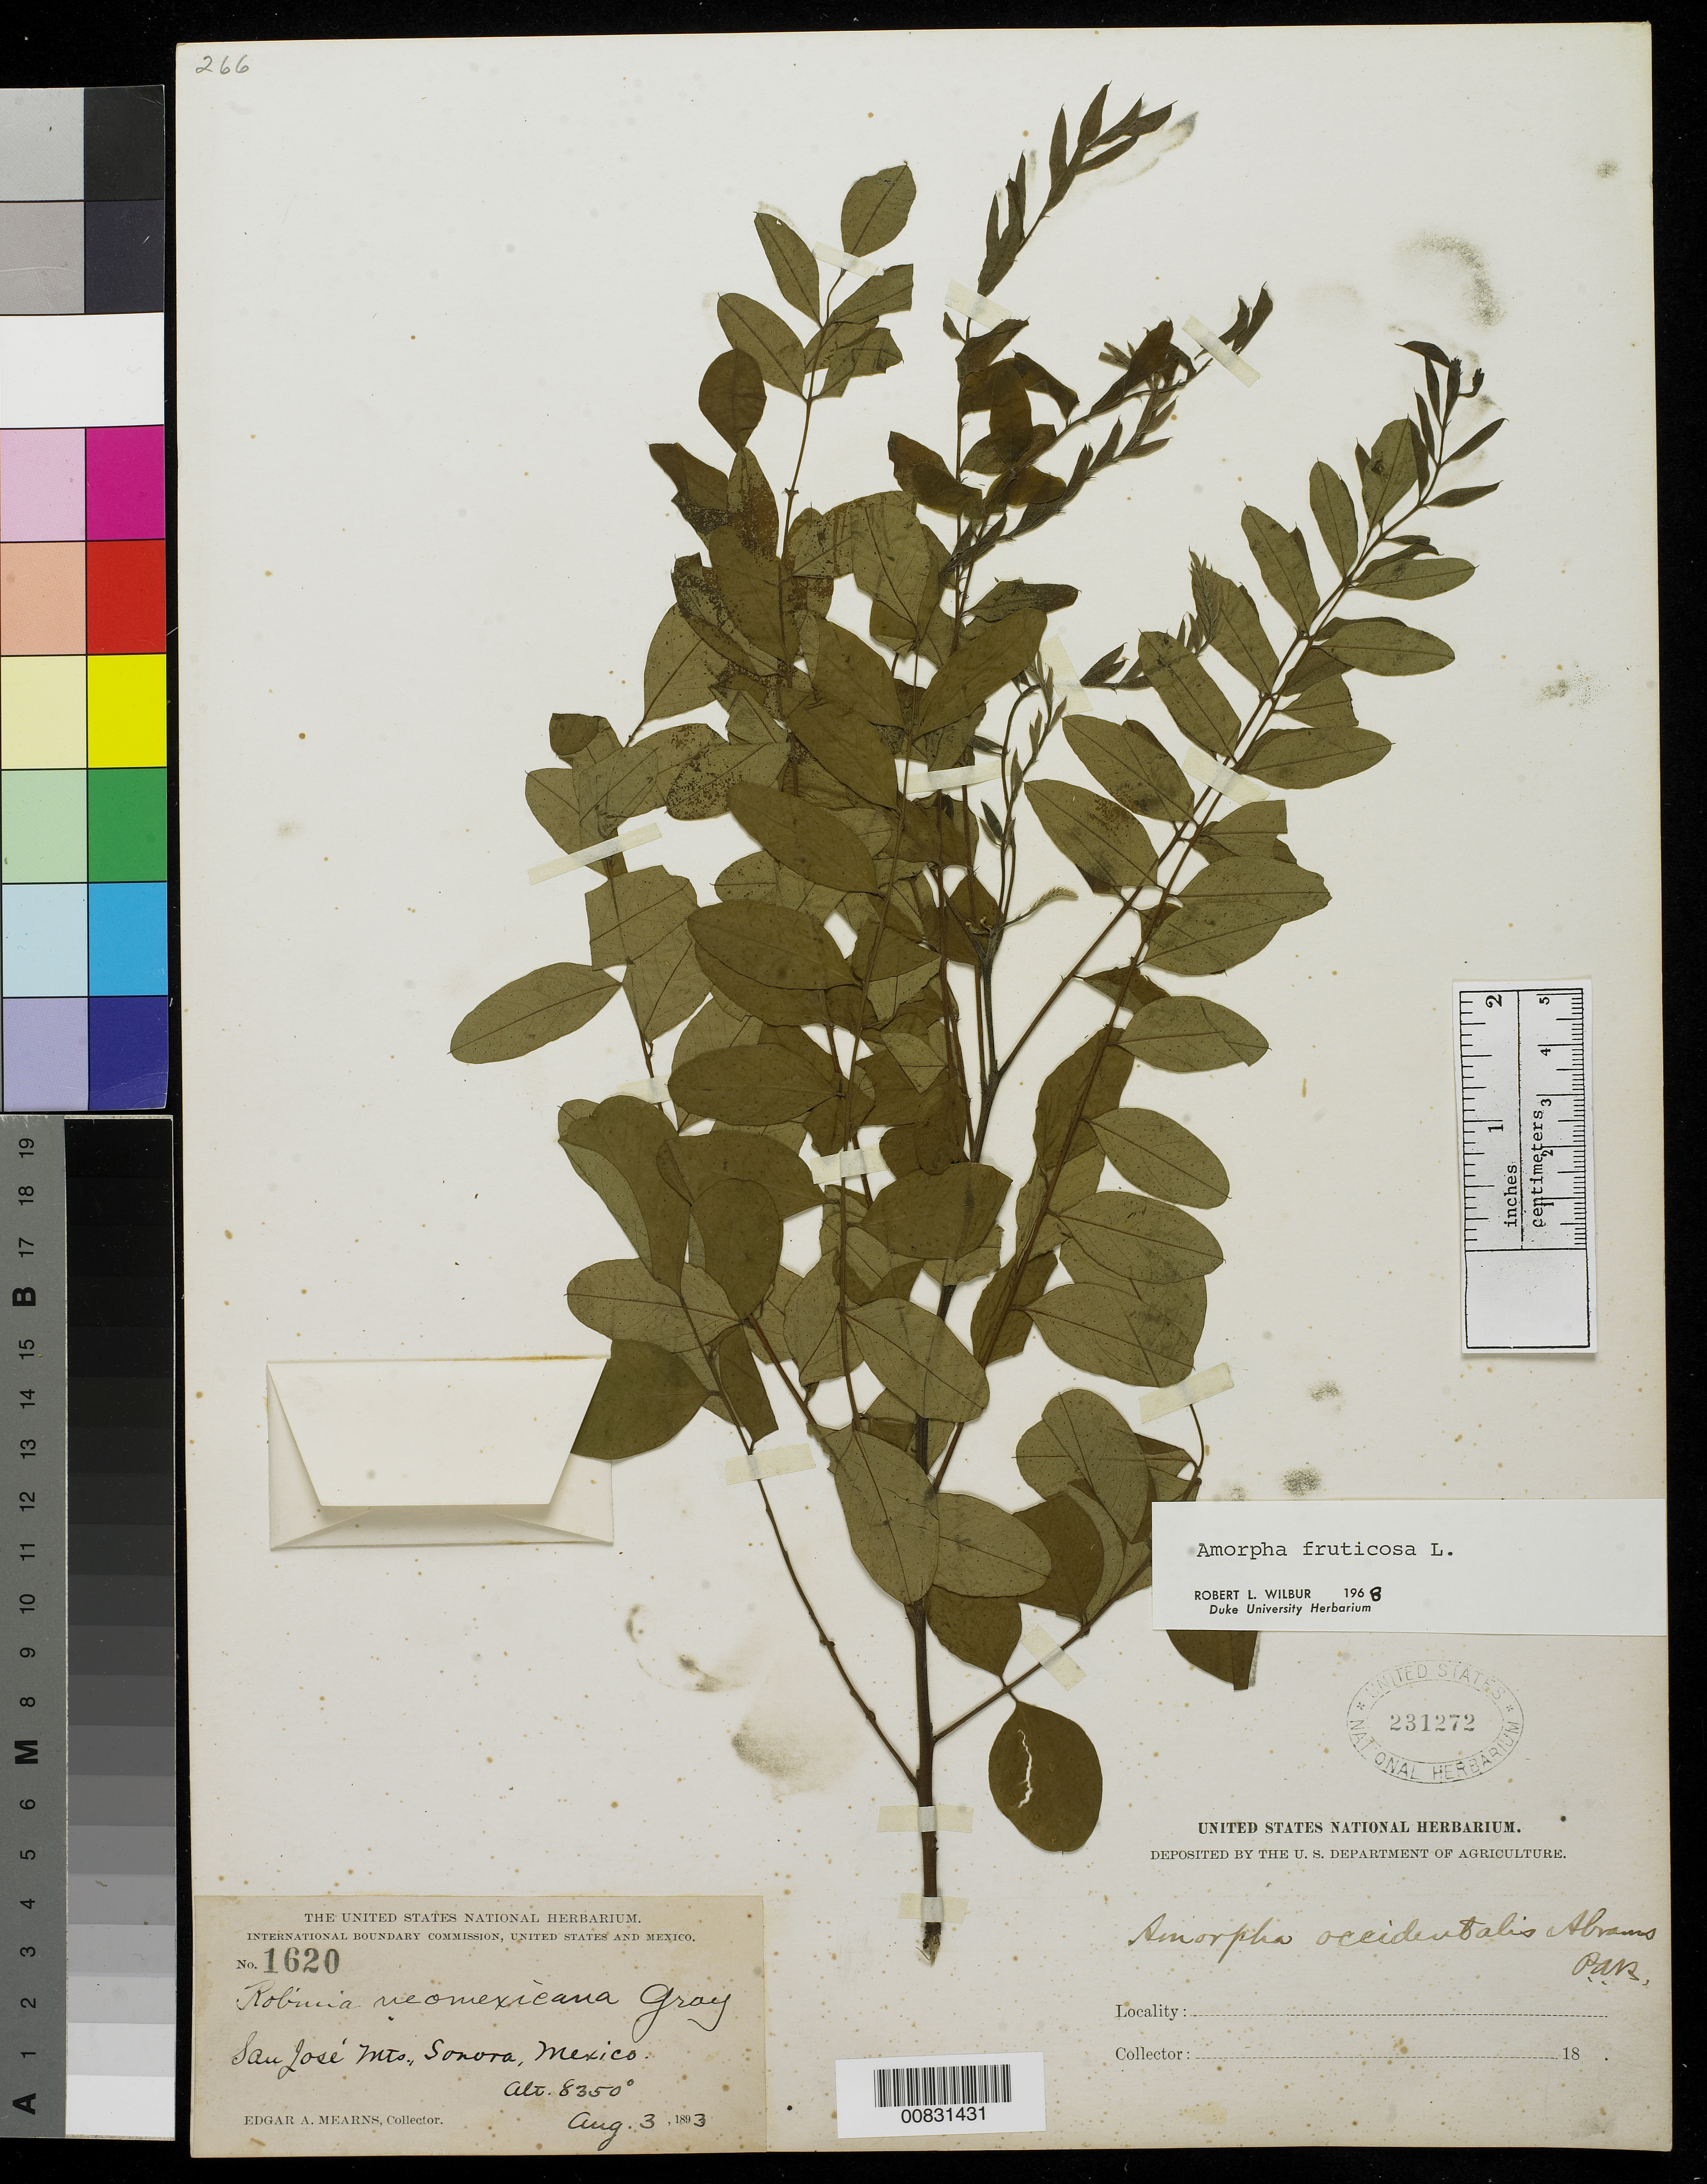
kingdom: Plantae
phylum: Tracheophyta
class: Magnoliopsida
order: Fabales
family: Fabaceae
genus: Amorpha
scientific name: Amorpha fruticosa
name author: L.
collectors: E. A. Mearns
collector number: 1620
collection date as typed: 03 Aug 1893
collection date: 1893-08-03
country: Mexico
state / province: Sonora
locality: San José Mts., Sonora.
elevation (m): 2545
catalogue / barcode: US 231272